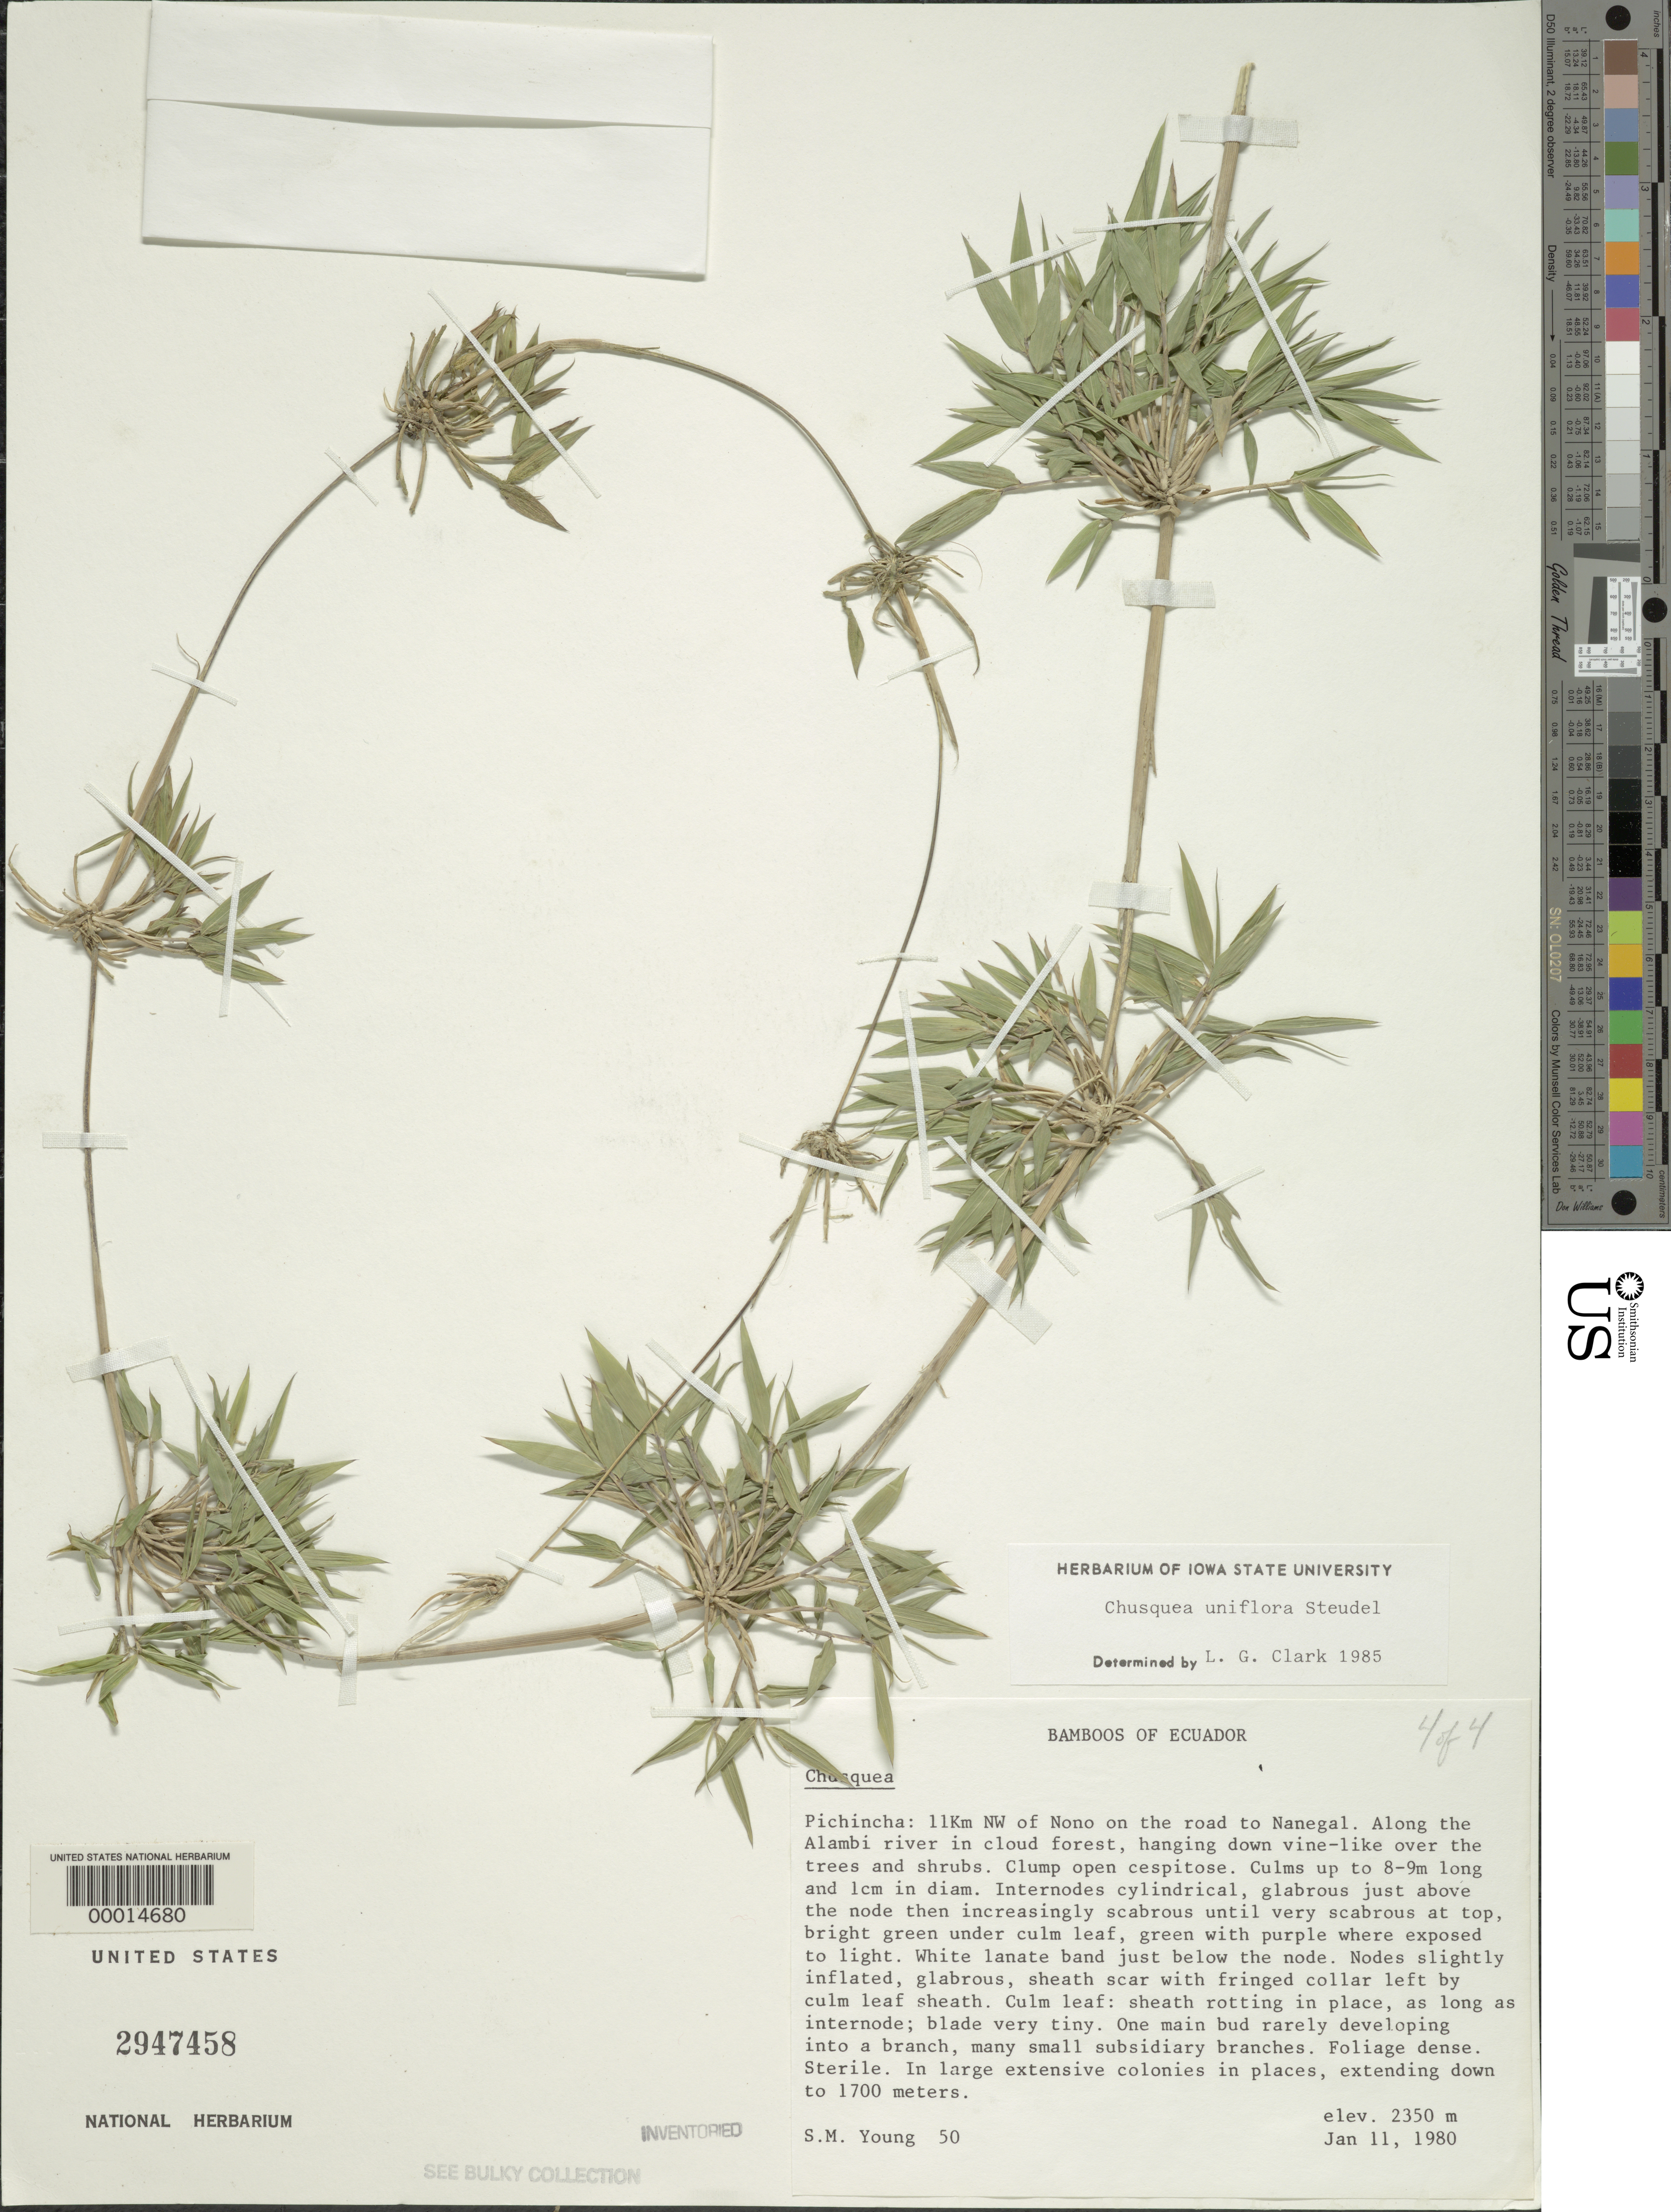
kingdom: Plantae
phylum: Tracheophyta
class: Liliopsida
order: Poales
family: Poaceae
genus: Chusquea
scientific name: Chusquea uniflora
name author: Steud.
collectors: S. Young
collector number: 50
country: Ecuador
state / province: Pichincha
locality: N W of Nono on road to Nanegal.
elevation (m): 2350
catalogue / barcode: US 2947458